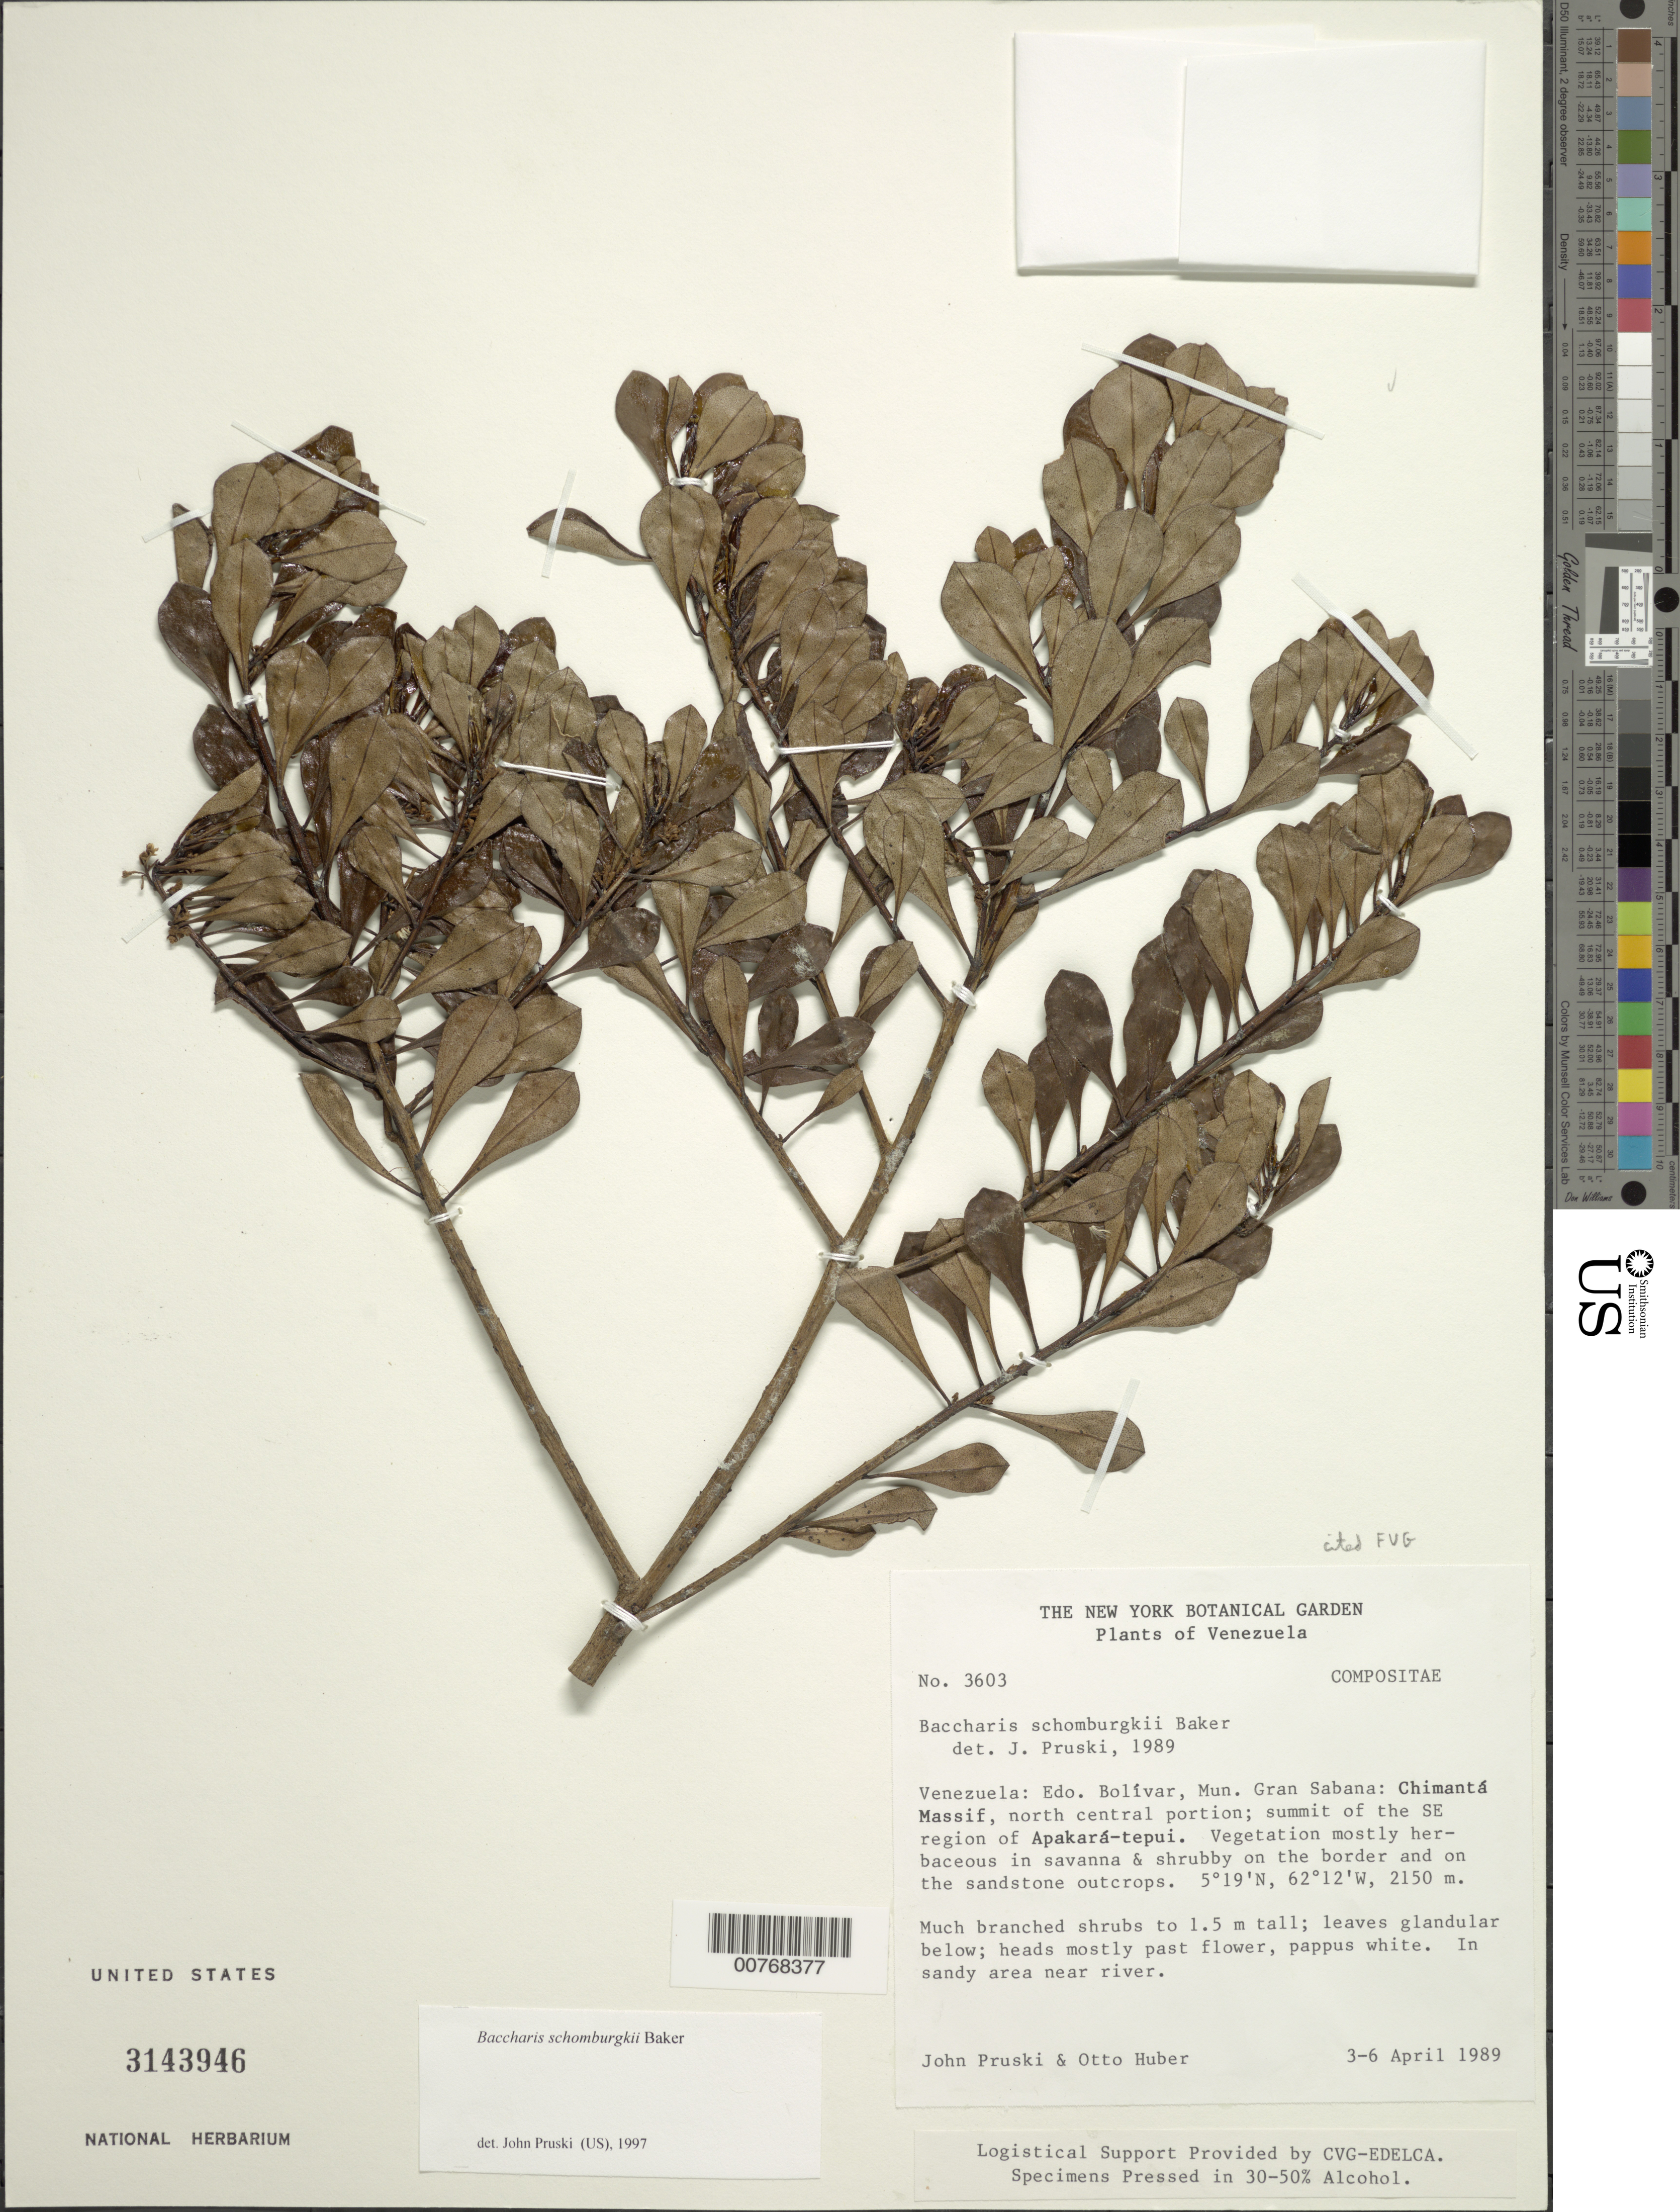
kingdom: Plantae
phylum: Tracheophyta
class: Magnoliopsida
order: Asterales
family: Asteraceae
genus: Baccharis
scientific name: Baccharis schomburgkii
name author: Baker in Mart.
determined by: Pruski, J. F.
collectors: J. F. Pruski & O. Huber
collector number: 3603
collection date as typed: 3-Apr-89 to 6-Apr-89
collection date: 1989-04-03/1989-04-06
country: Venezuela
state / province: Bolívar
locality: Mun. Gran Sabana: Chimantá Massif, north central portion, summit of SE region of Apakará-tepuí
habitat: Sandy area near river. Vegetation mostly herbaceous in savanna & shrubby on the border and on the sandstone outcrops.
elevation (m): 2150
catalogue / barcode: US 3143946